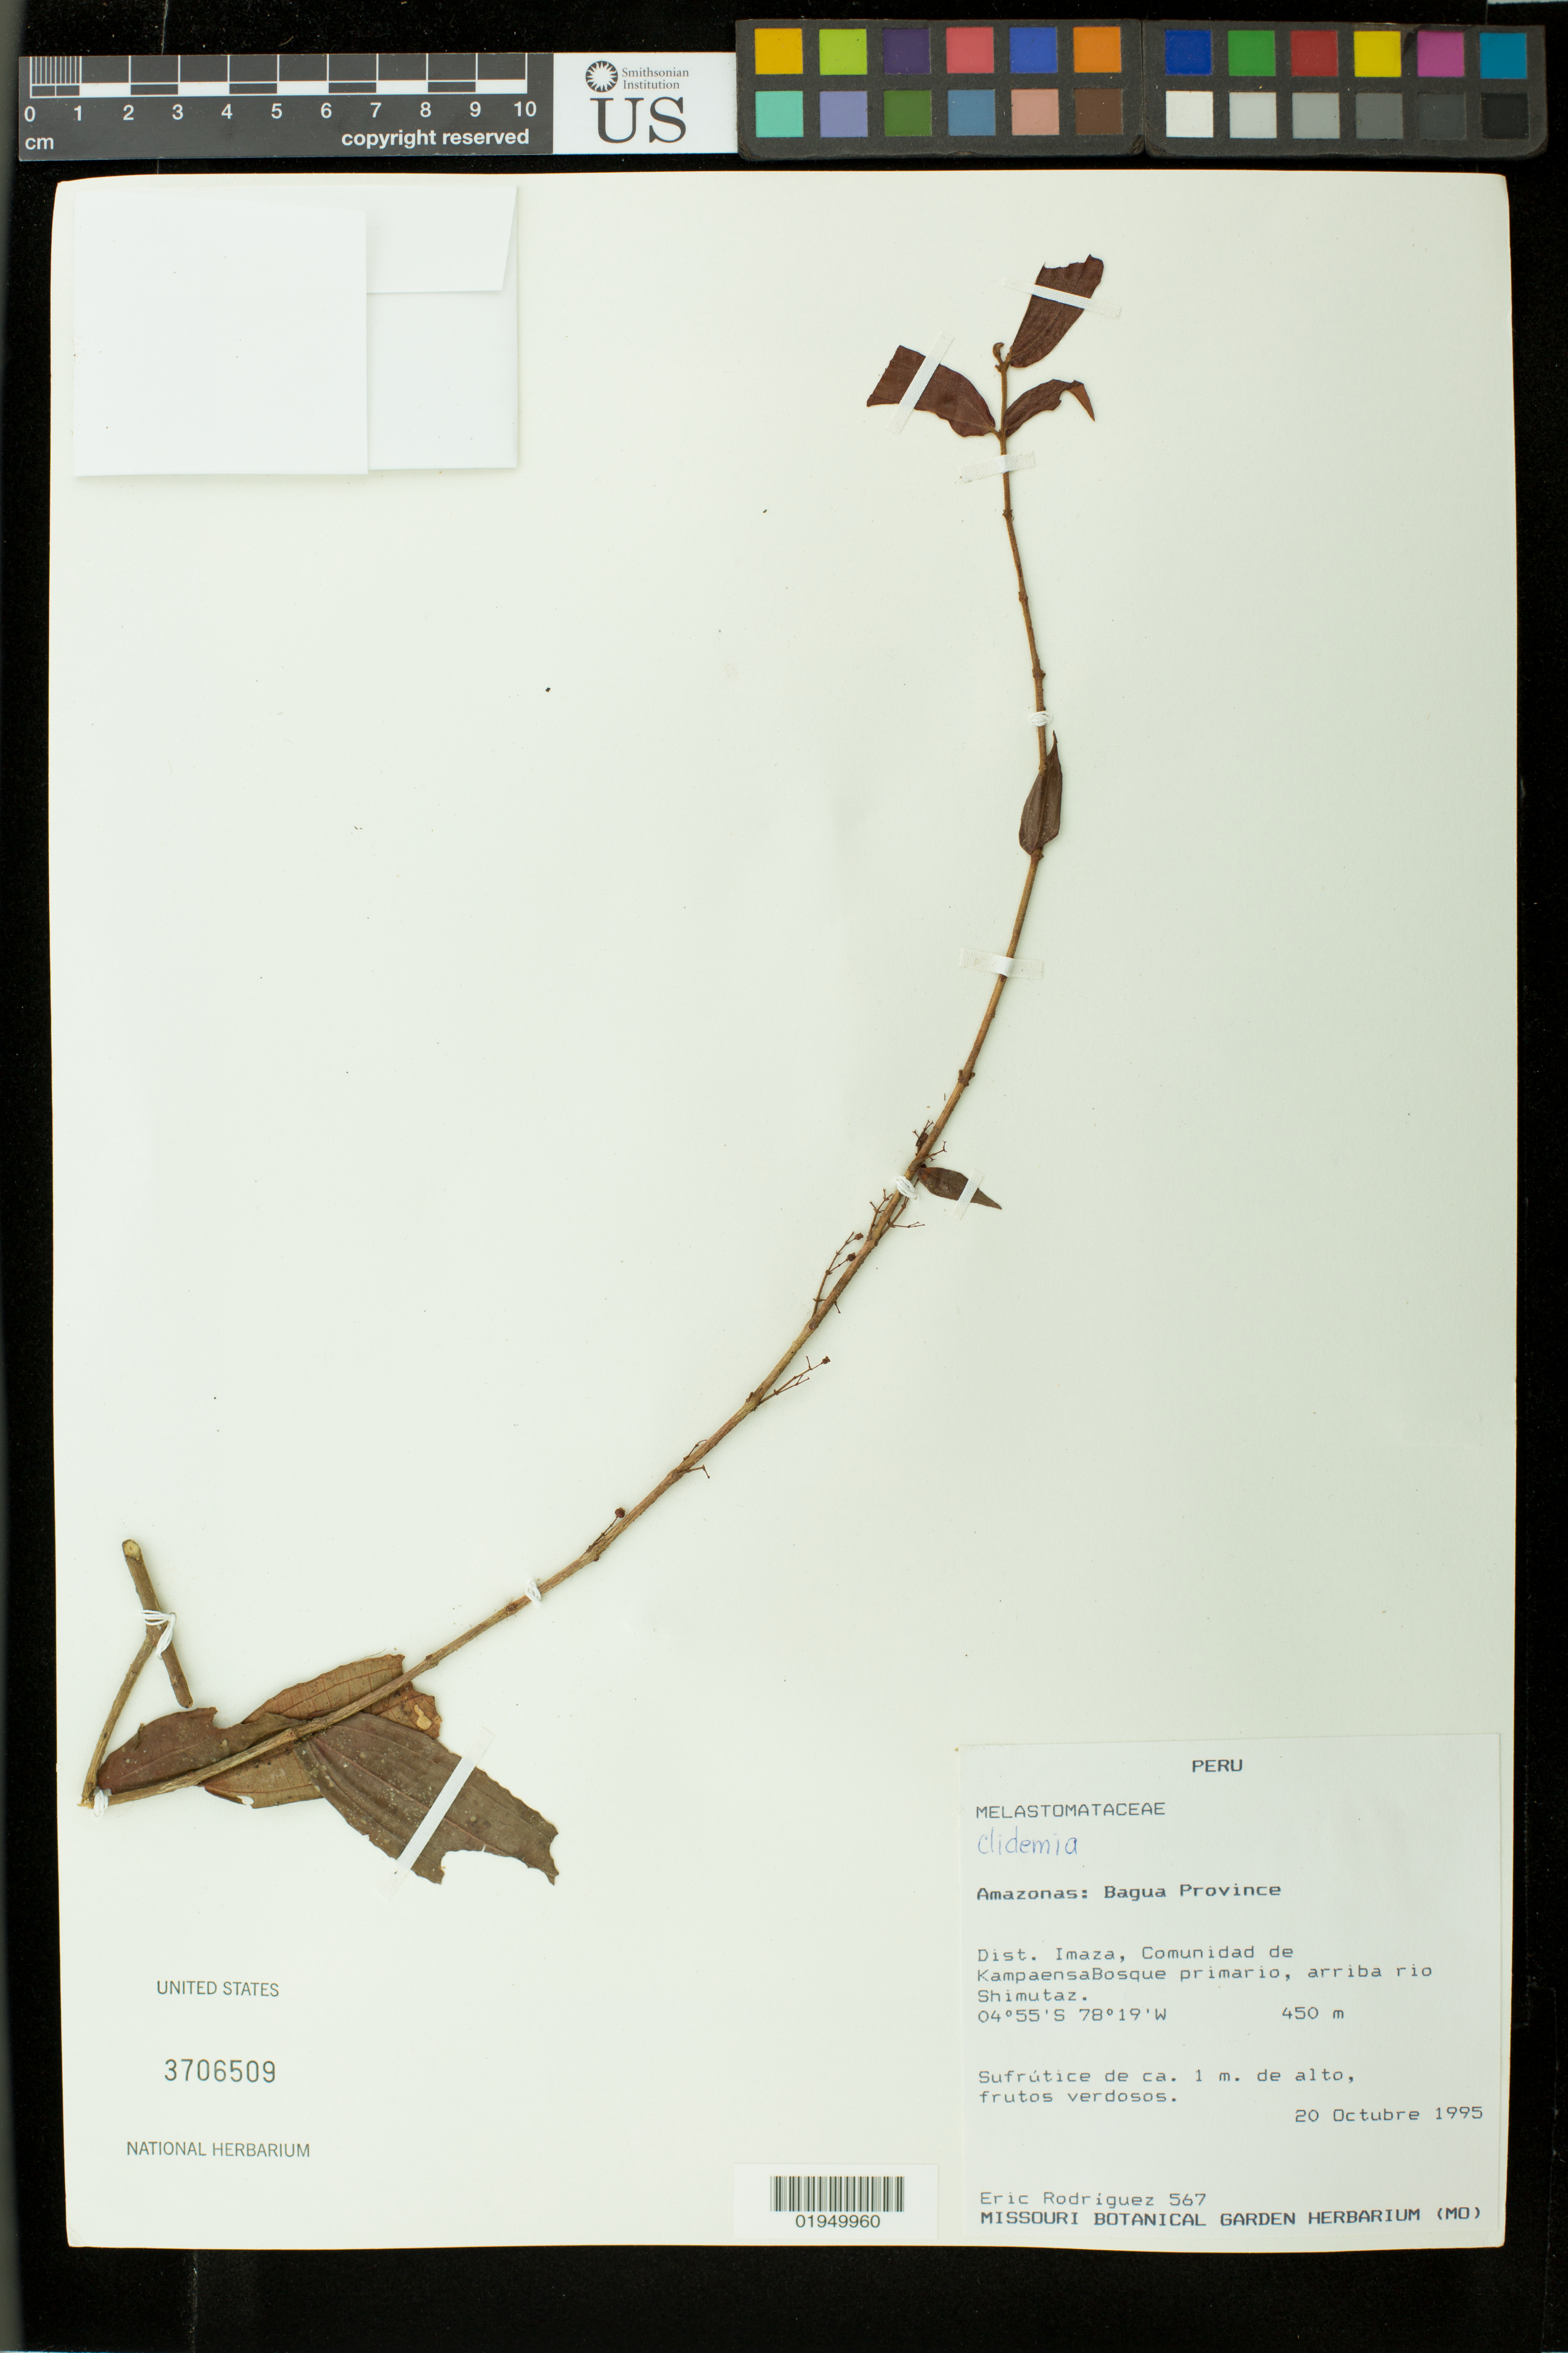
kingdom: Plantae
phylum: Tracheophyta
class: Magnoliopsida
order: Myrtales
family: Melastomataceae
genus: Clidemia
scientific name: Clidemia sp.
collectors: E. Rodriguez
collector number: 567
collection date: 1995-10-20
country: Peru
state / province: Amazonas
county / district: Bagua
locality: Dist. Imaza, Comunidad de Kampaensa. Bosque primario, arriba rio Shimutaz.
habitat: Bosque primario.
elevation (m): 450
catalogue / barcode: US 3706509